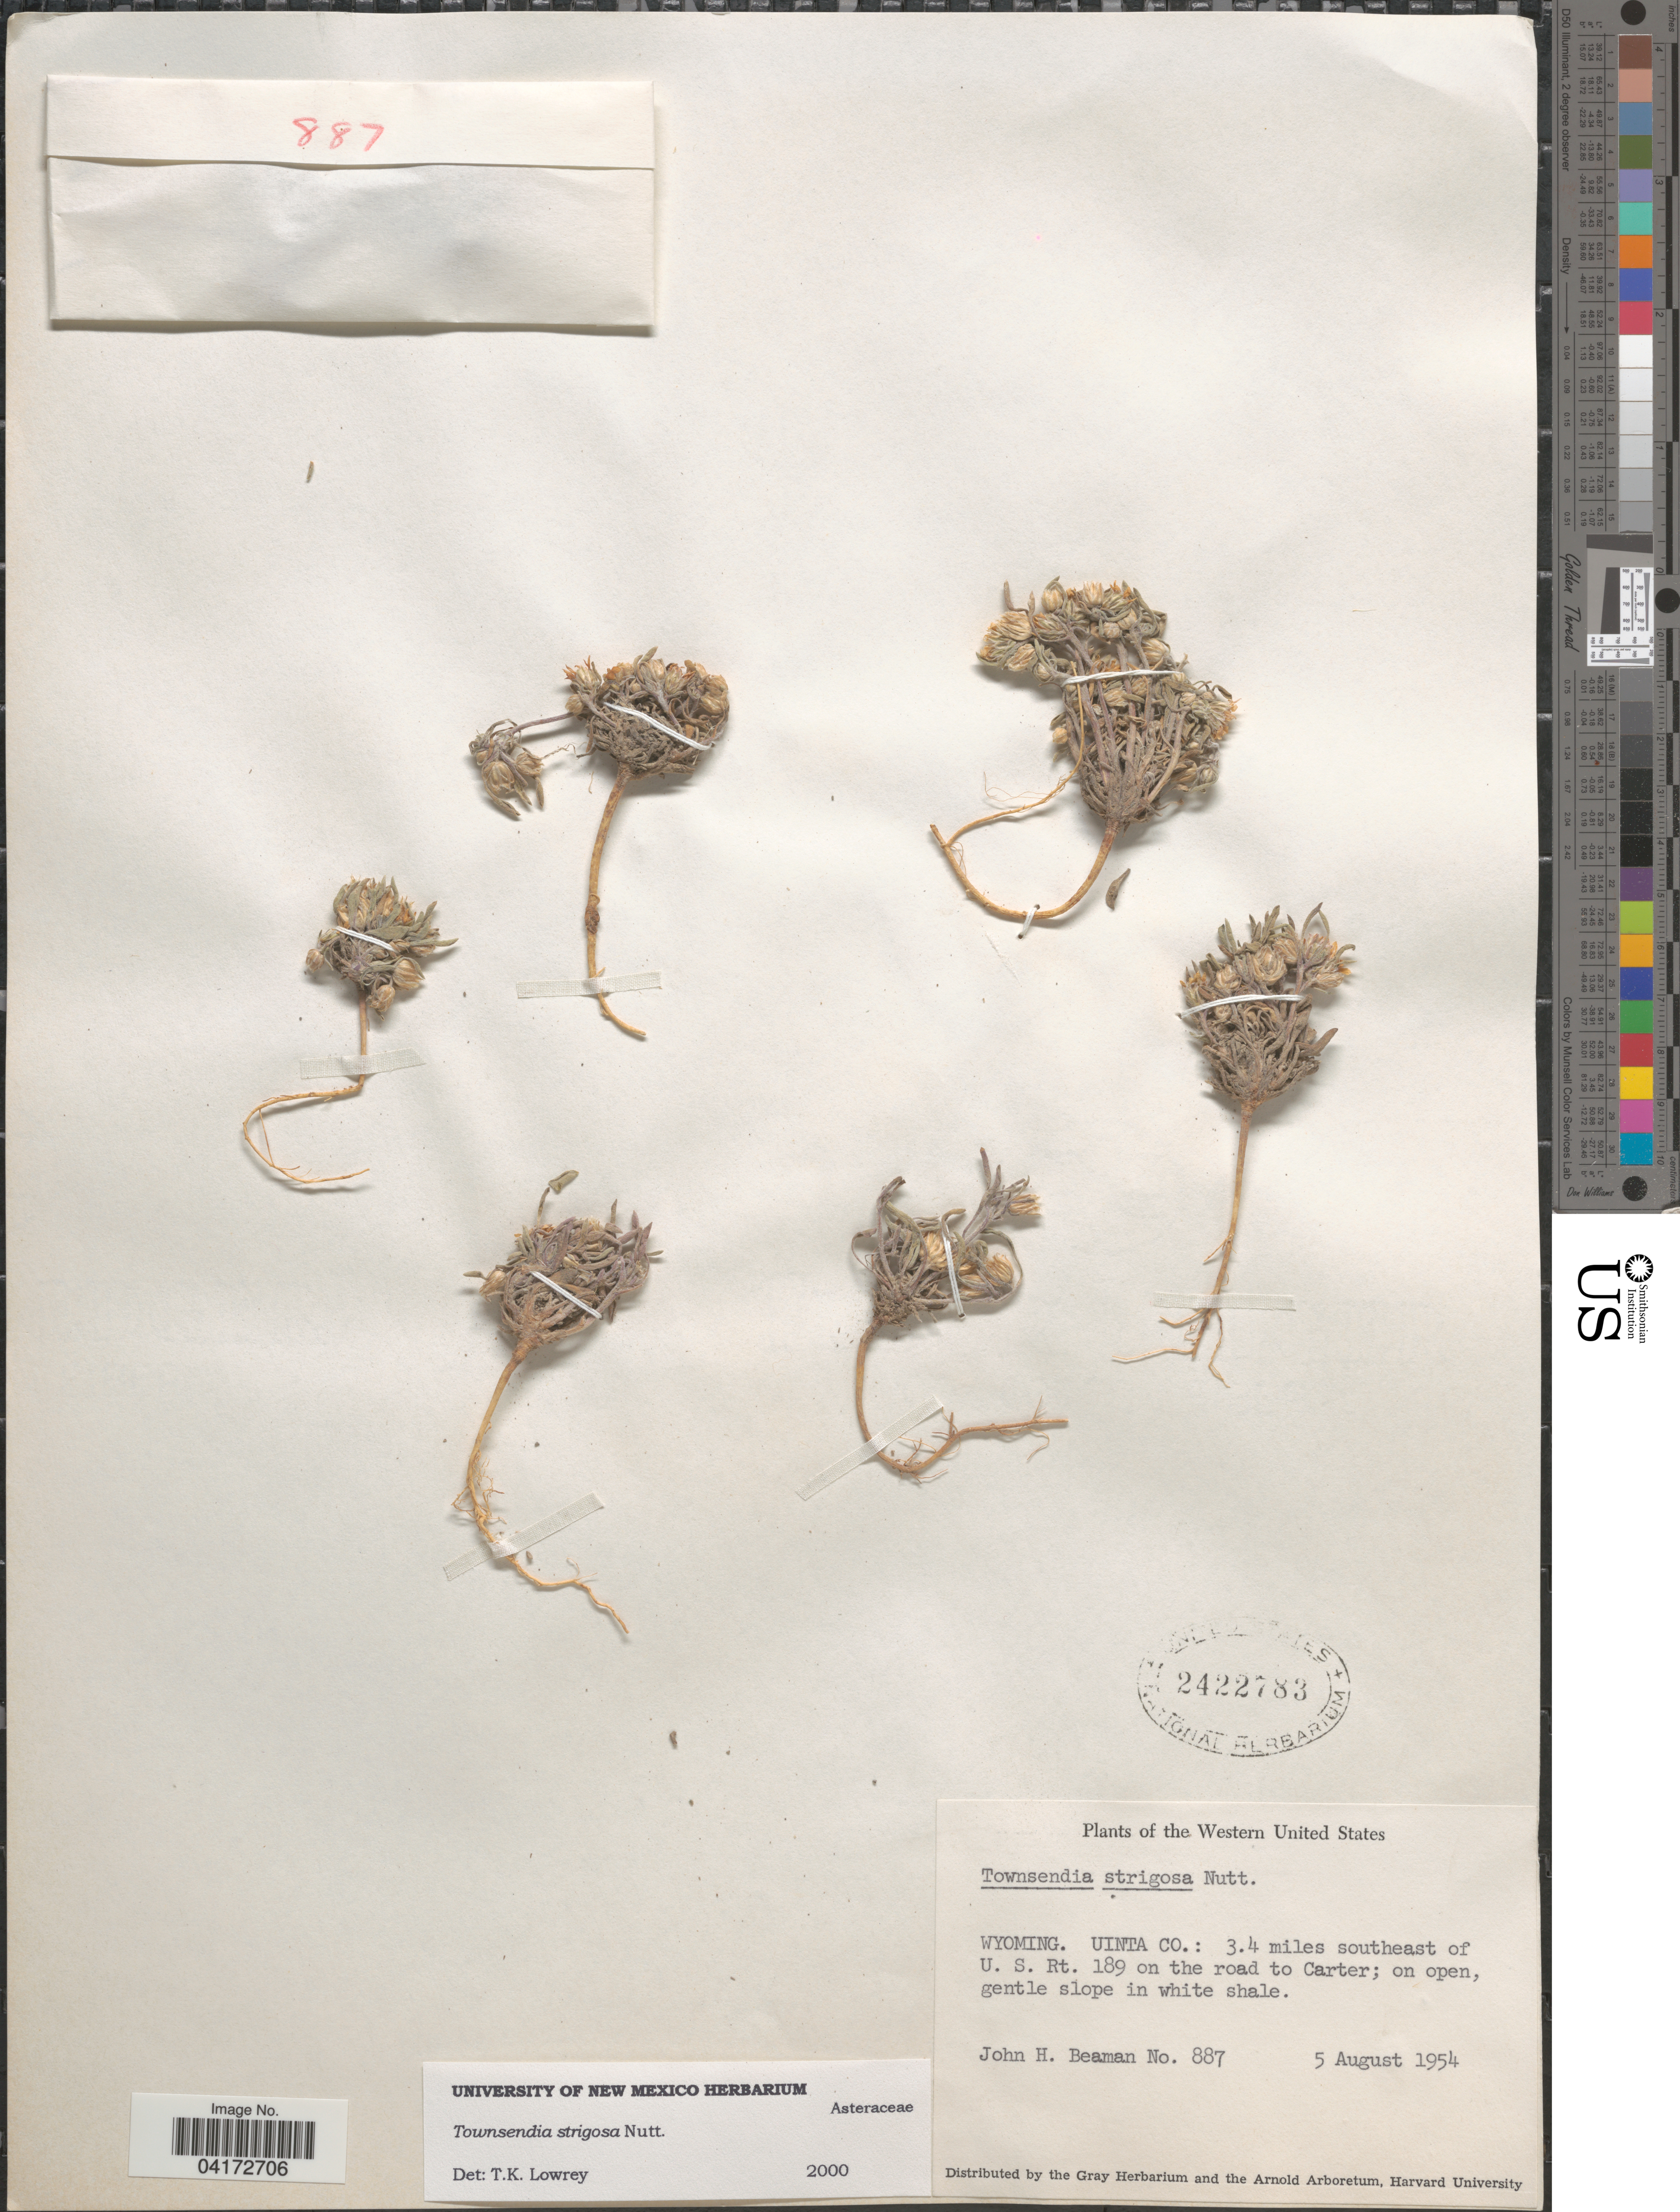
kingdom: Plantae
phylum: Tracheophyta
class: Magnoliopsida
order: Asterales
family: Asteraceae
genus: Townsendia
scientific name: Townsendia strigosa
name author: Nutt.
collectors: J. H. Beaman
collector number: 887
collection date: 1954-08-05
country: United States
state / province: Wyoming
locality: Western United States. Uinta Co.: 3.4 miles southeast of U. S. Rt. 189 on the road to Carter.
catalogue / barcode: US 2422783